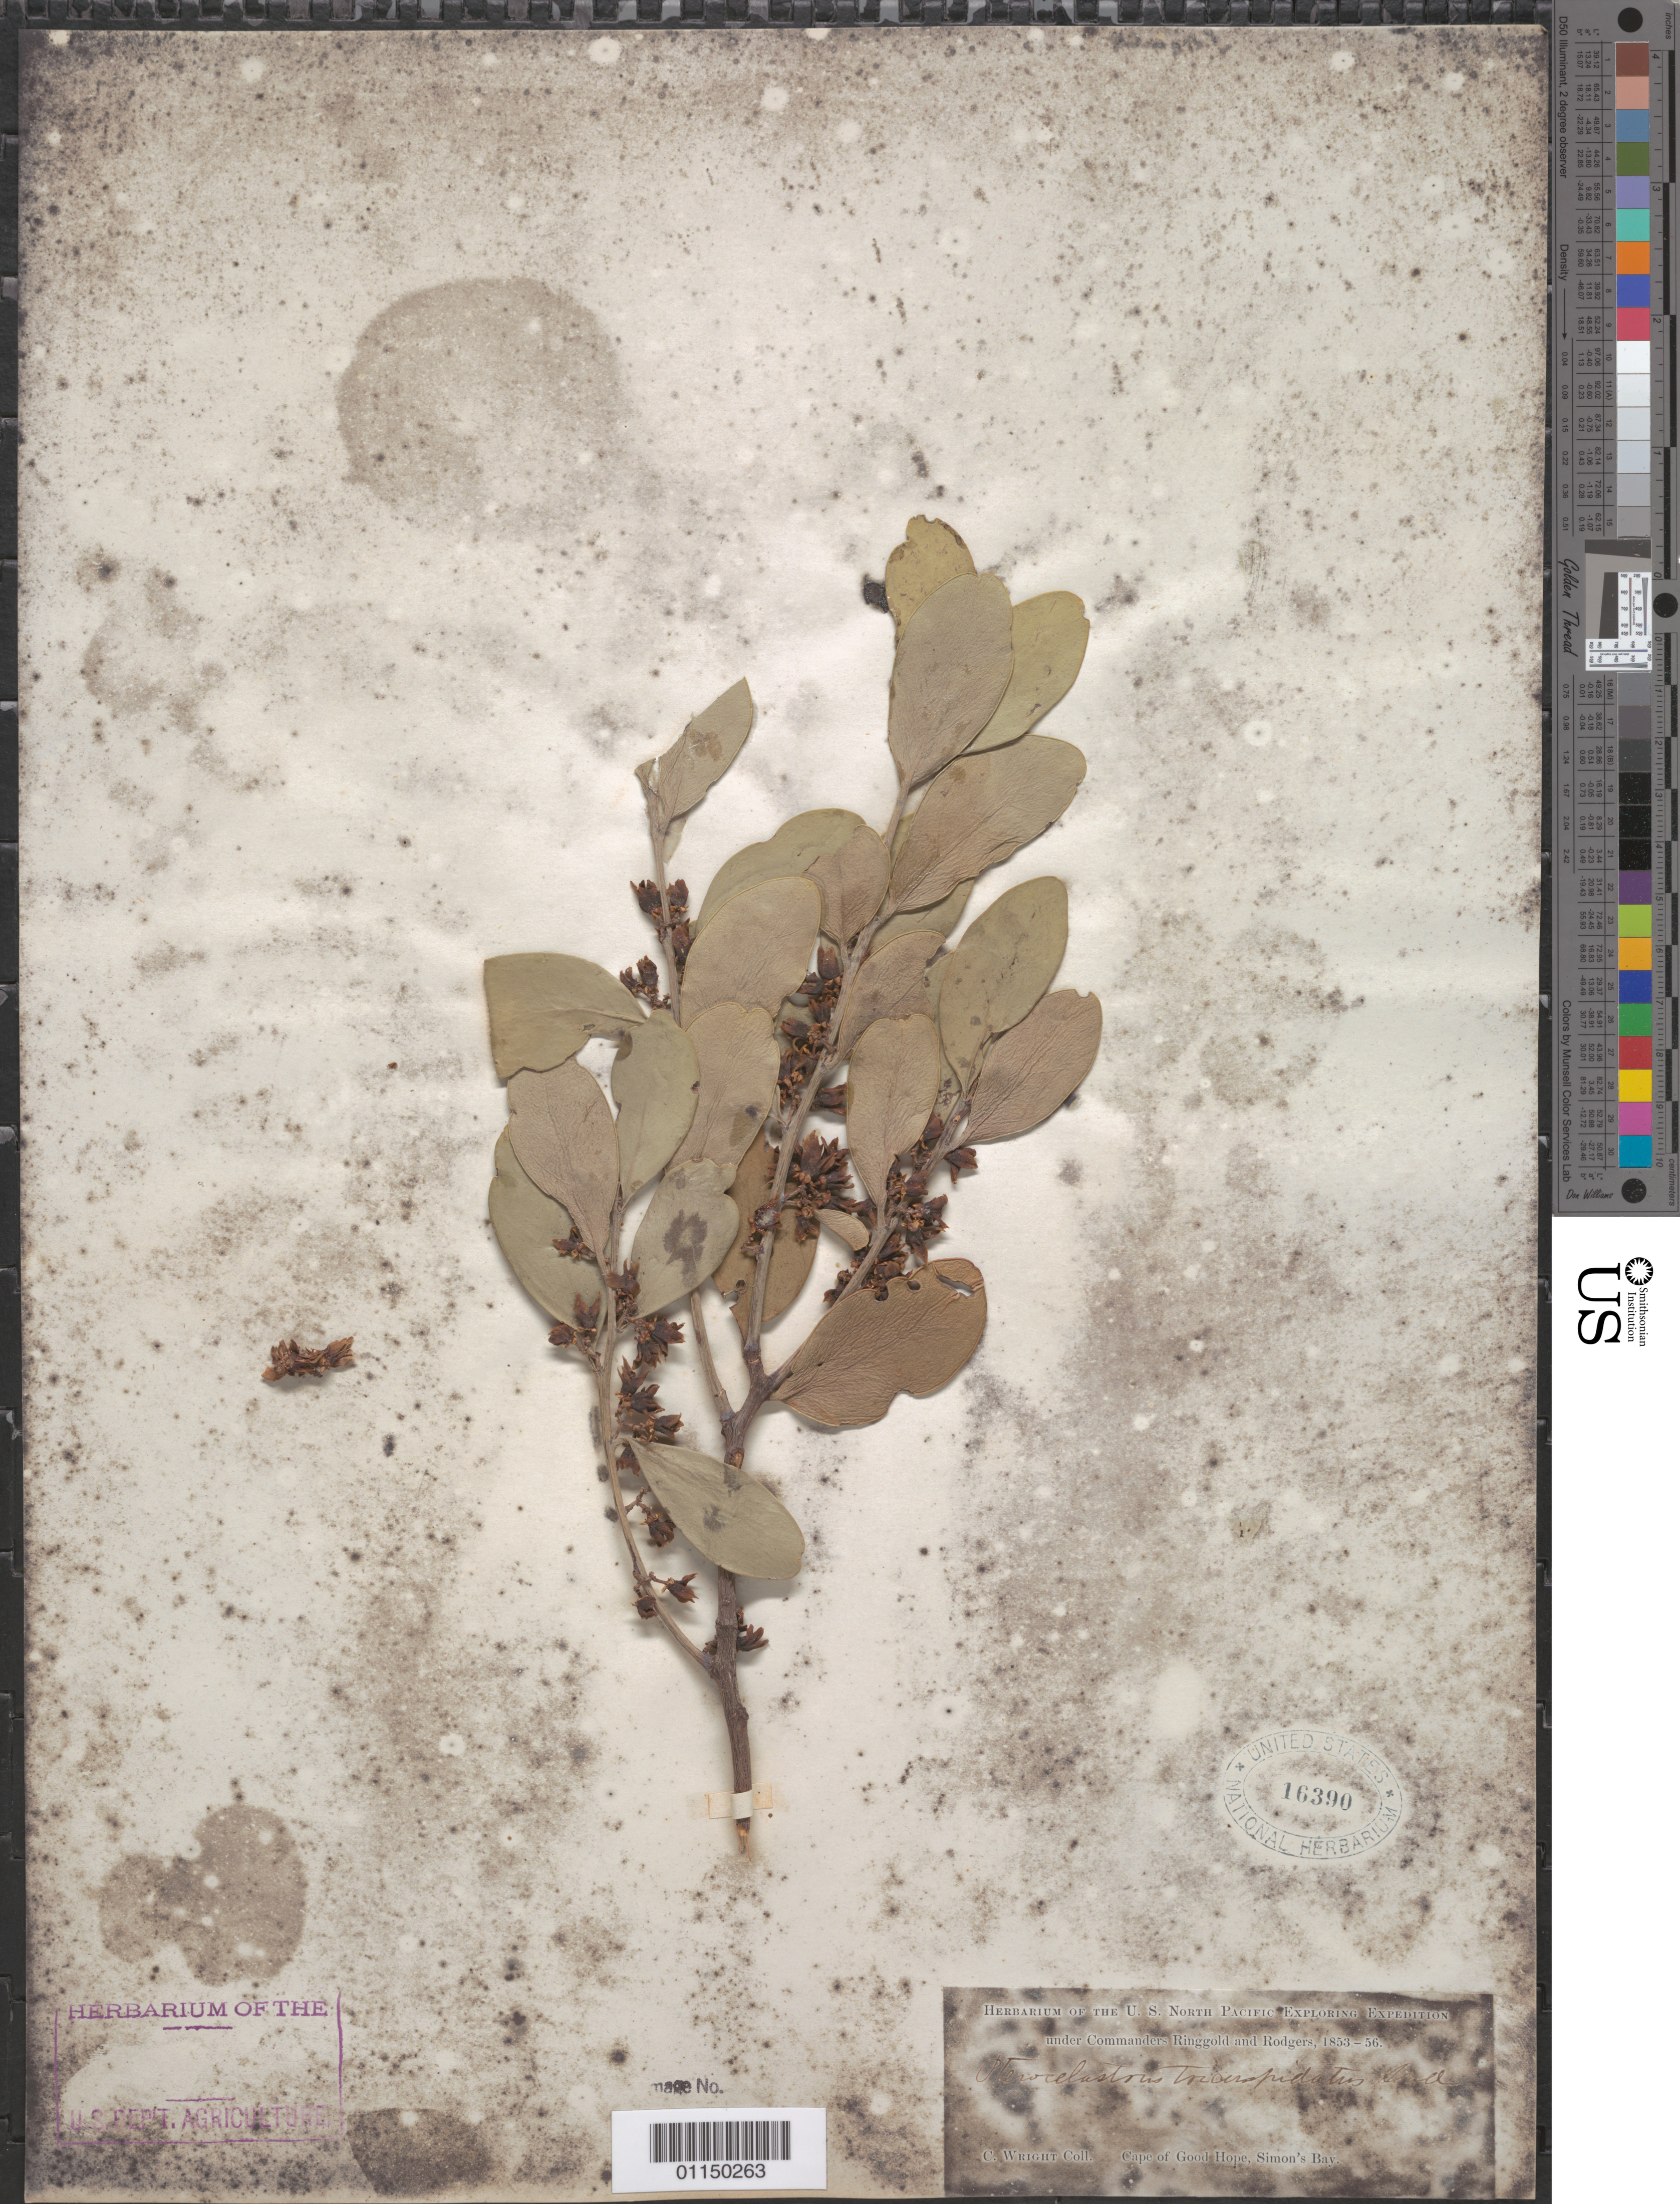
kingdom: Plantae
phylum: Tracheophyta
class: Magnoliopsida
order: Celastrales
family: Celastraceae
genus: Pterocelastrus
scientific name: Pterocelastrus tricuspidatus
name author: Walp.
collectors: C. Wright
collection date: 1853/1856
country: South Africa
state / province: Western Cape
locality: Cape of Good Hope, Simon's Bay.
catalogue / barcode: US 16390